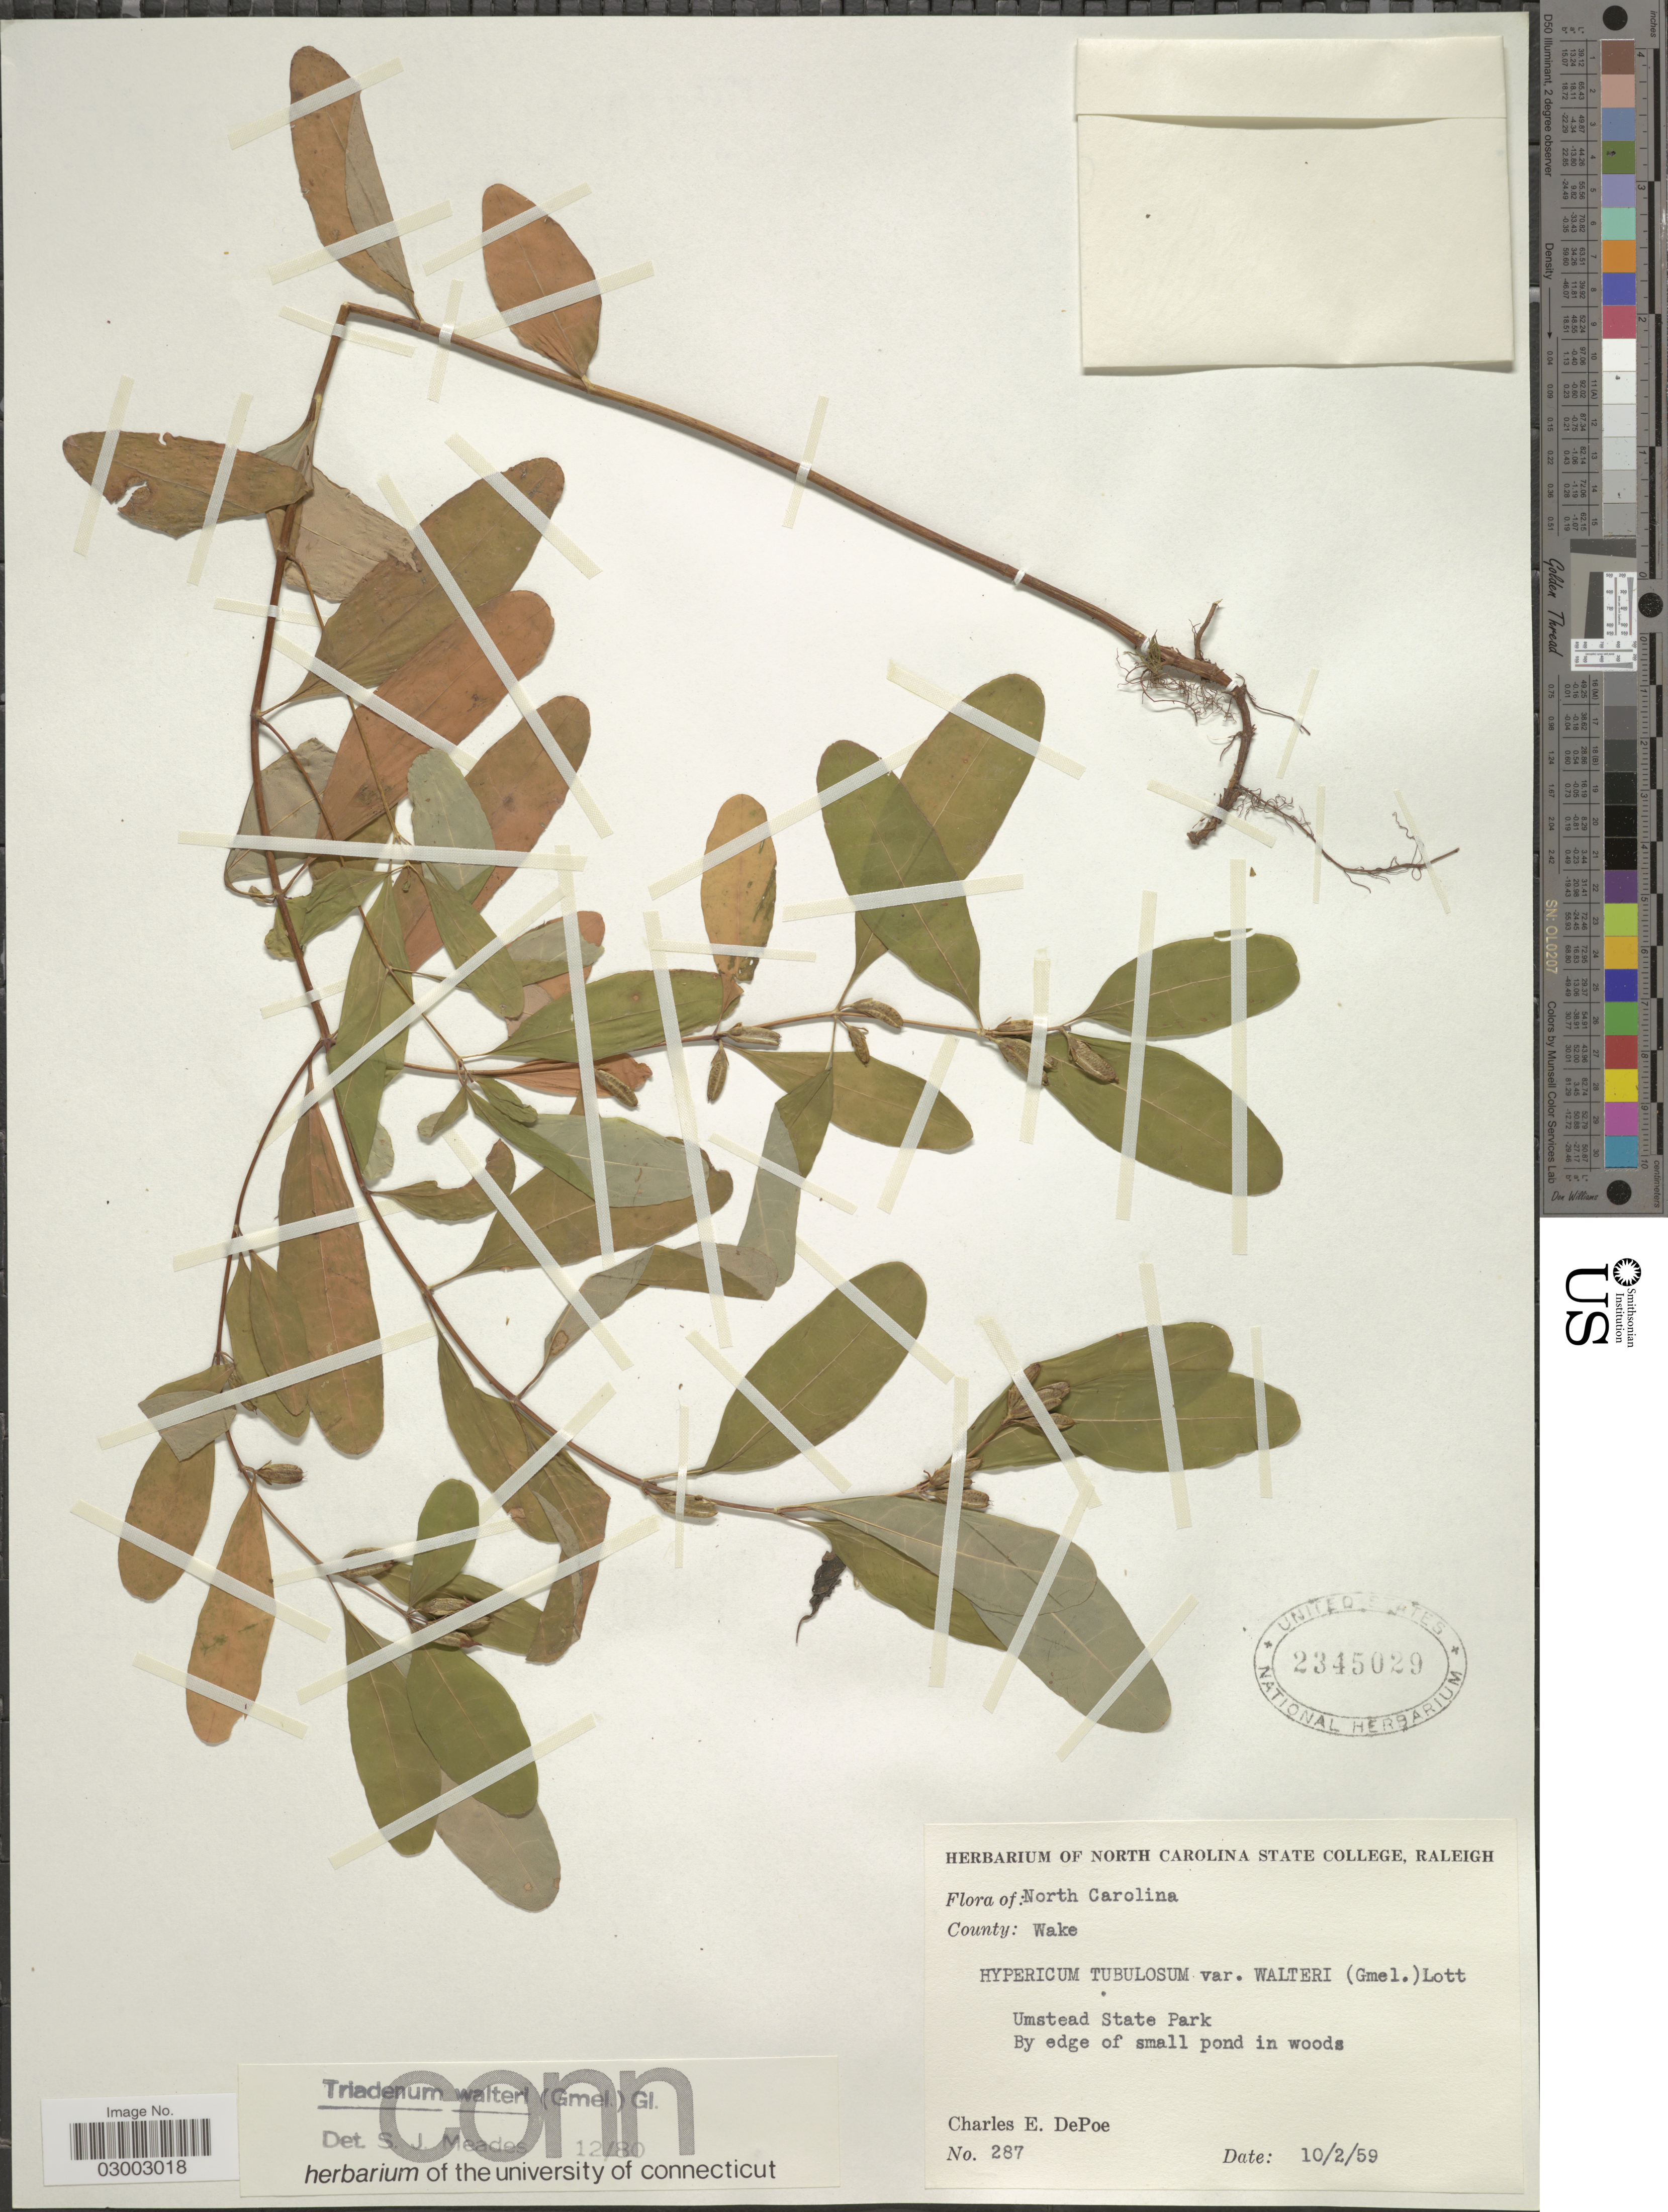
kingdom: Plantae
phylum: Tracheophyta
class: Magnoliopsida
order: Malpighiales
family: Hypericaceae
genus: Hypericum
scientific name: Hypericum walteri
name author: J.F. Gmel.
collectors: C. DePoe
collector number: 287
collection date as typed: Transcribed d/m/y: 2/10/59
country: United States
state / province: North Carolina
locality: County: Wake. Umstead State Park. By edge of small pond in woods.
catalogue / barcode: US 2345029